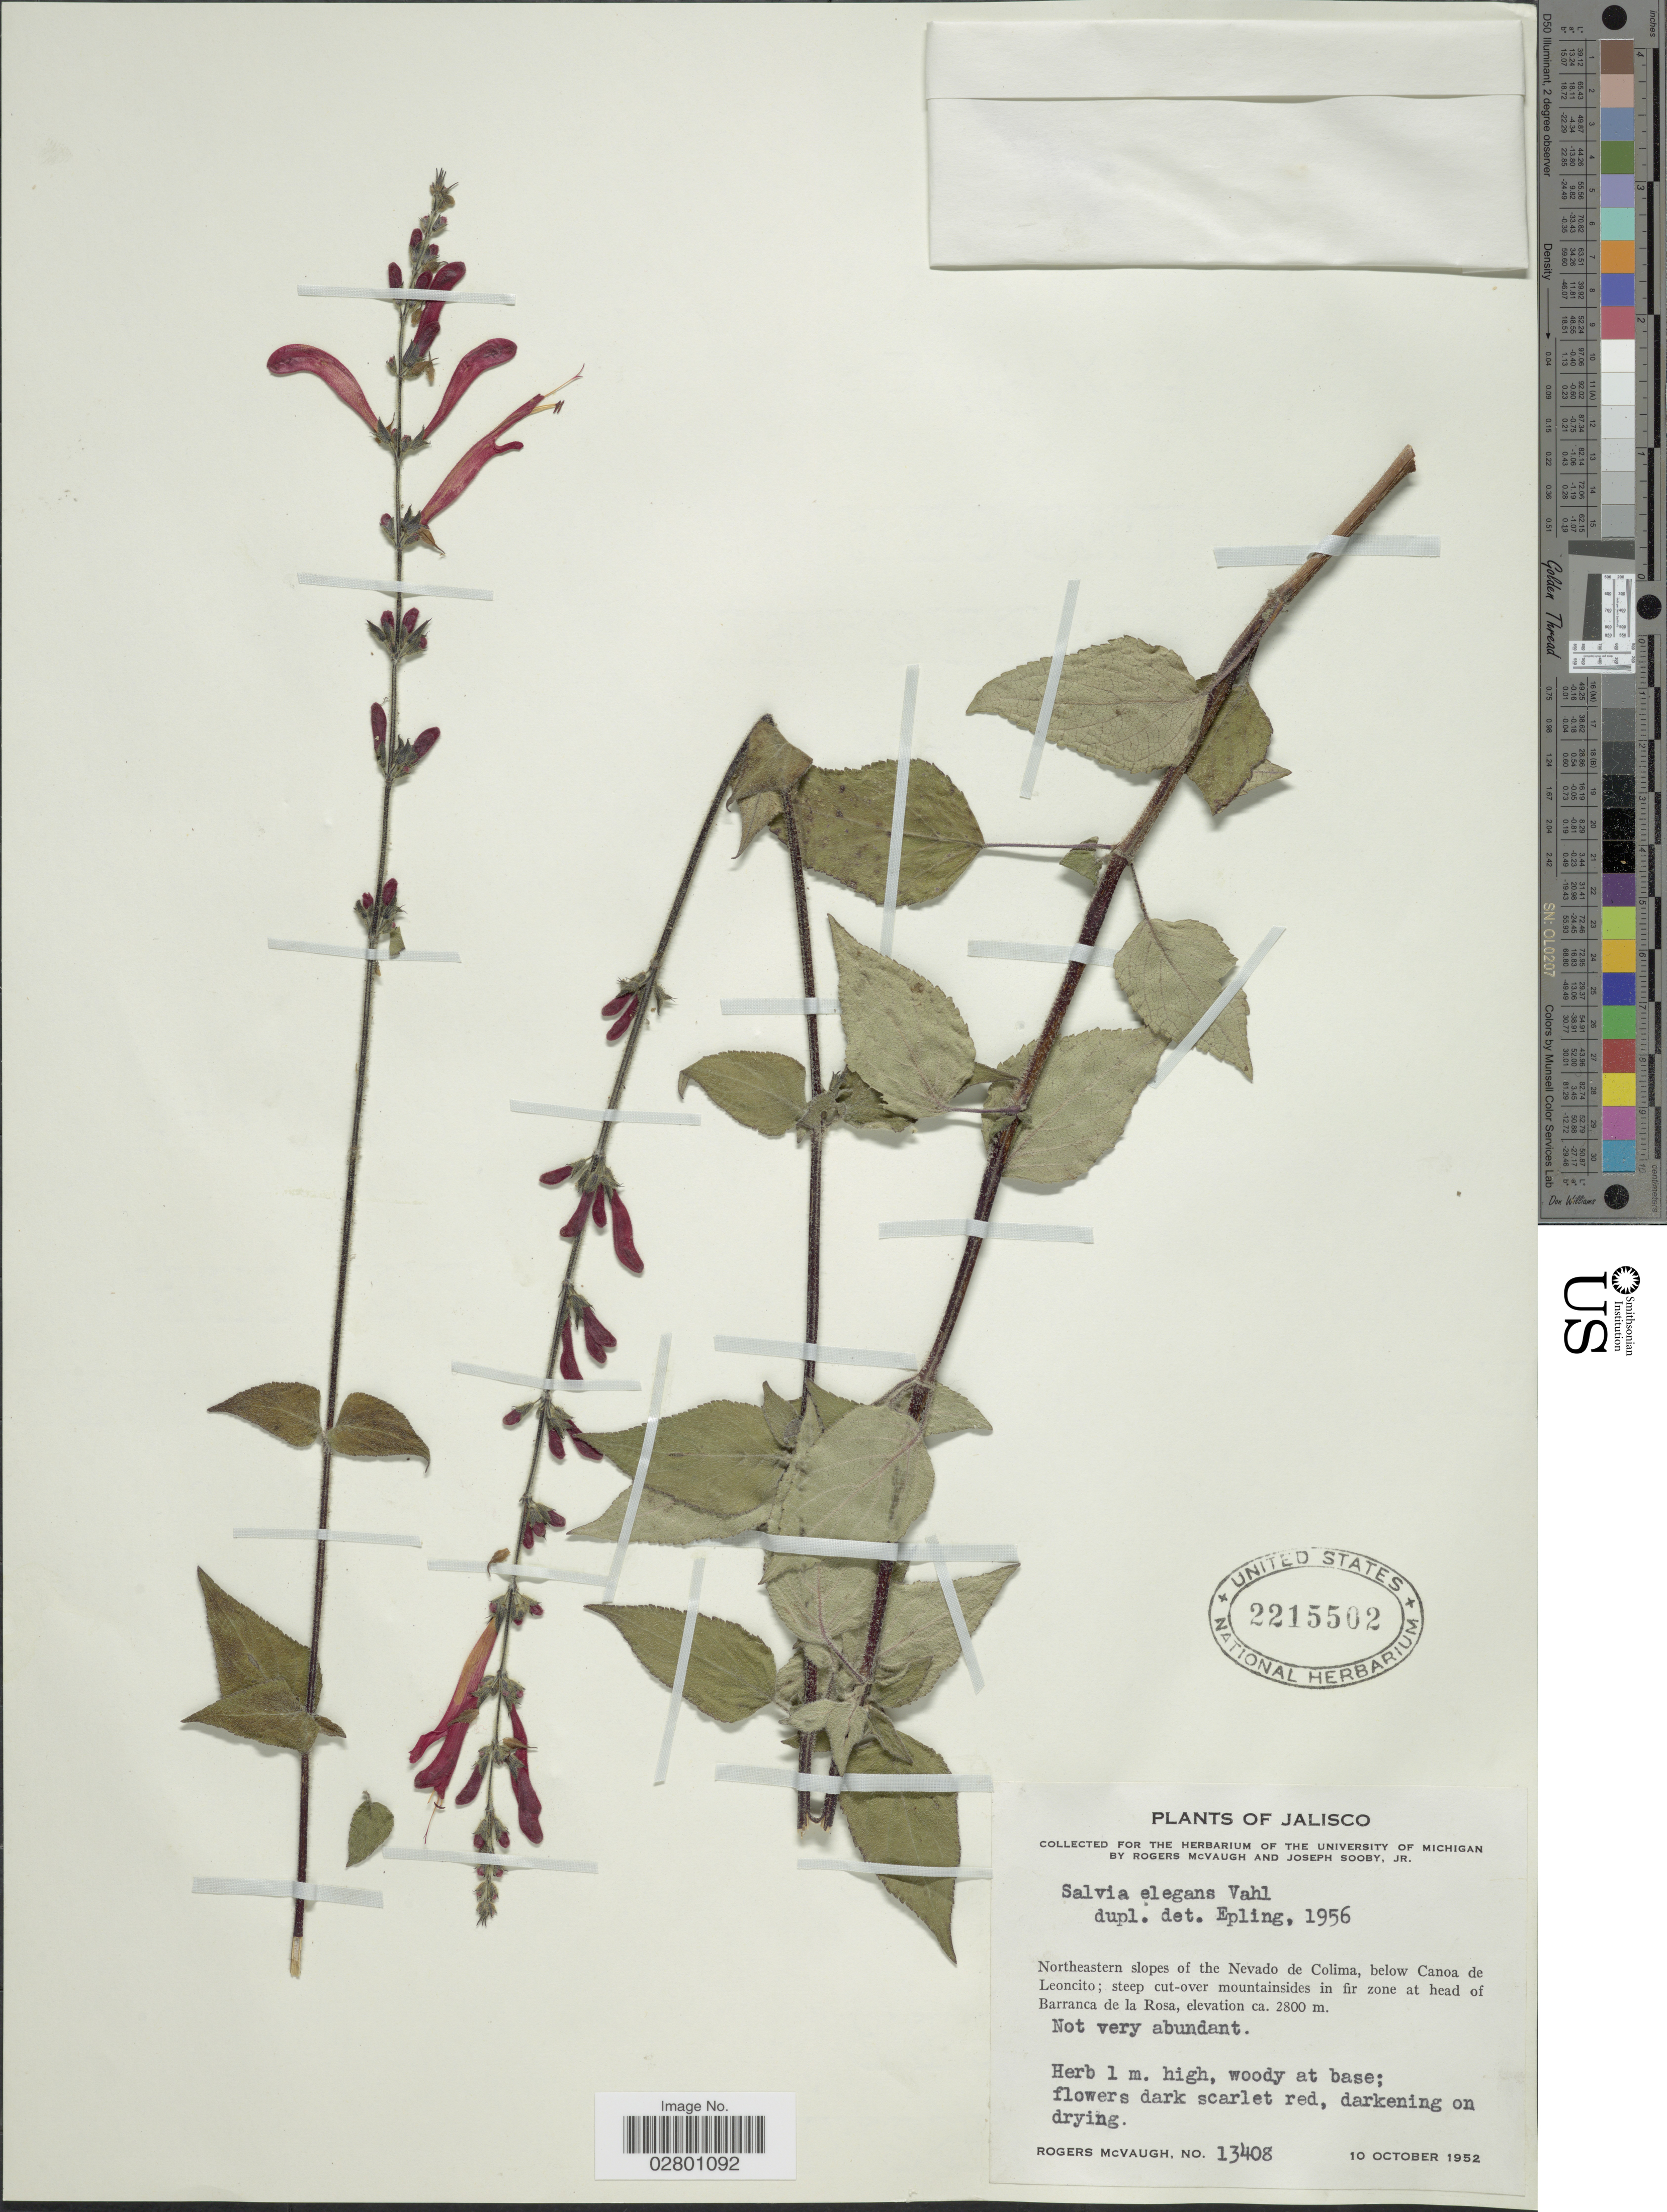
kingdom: Plantae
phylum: Tracheophyta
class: Magnoliopsida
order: Lamiales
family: Lamiaceae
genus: Salvia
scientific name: Salvia elegans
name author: Vahl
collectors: R. McVaugh & J. Sooby Jr.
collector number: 13408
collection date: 1952-10-10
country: Mexico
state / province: Jalisco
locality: Northeastern slopes of the Nevado de Colima, below Canoa de Leoncito; steep cut-over mountainsides in fir zone at head of Barrance de la Rosa.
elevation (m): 2800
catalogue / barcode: US 2215502